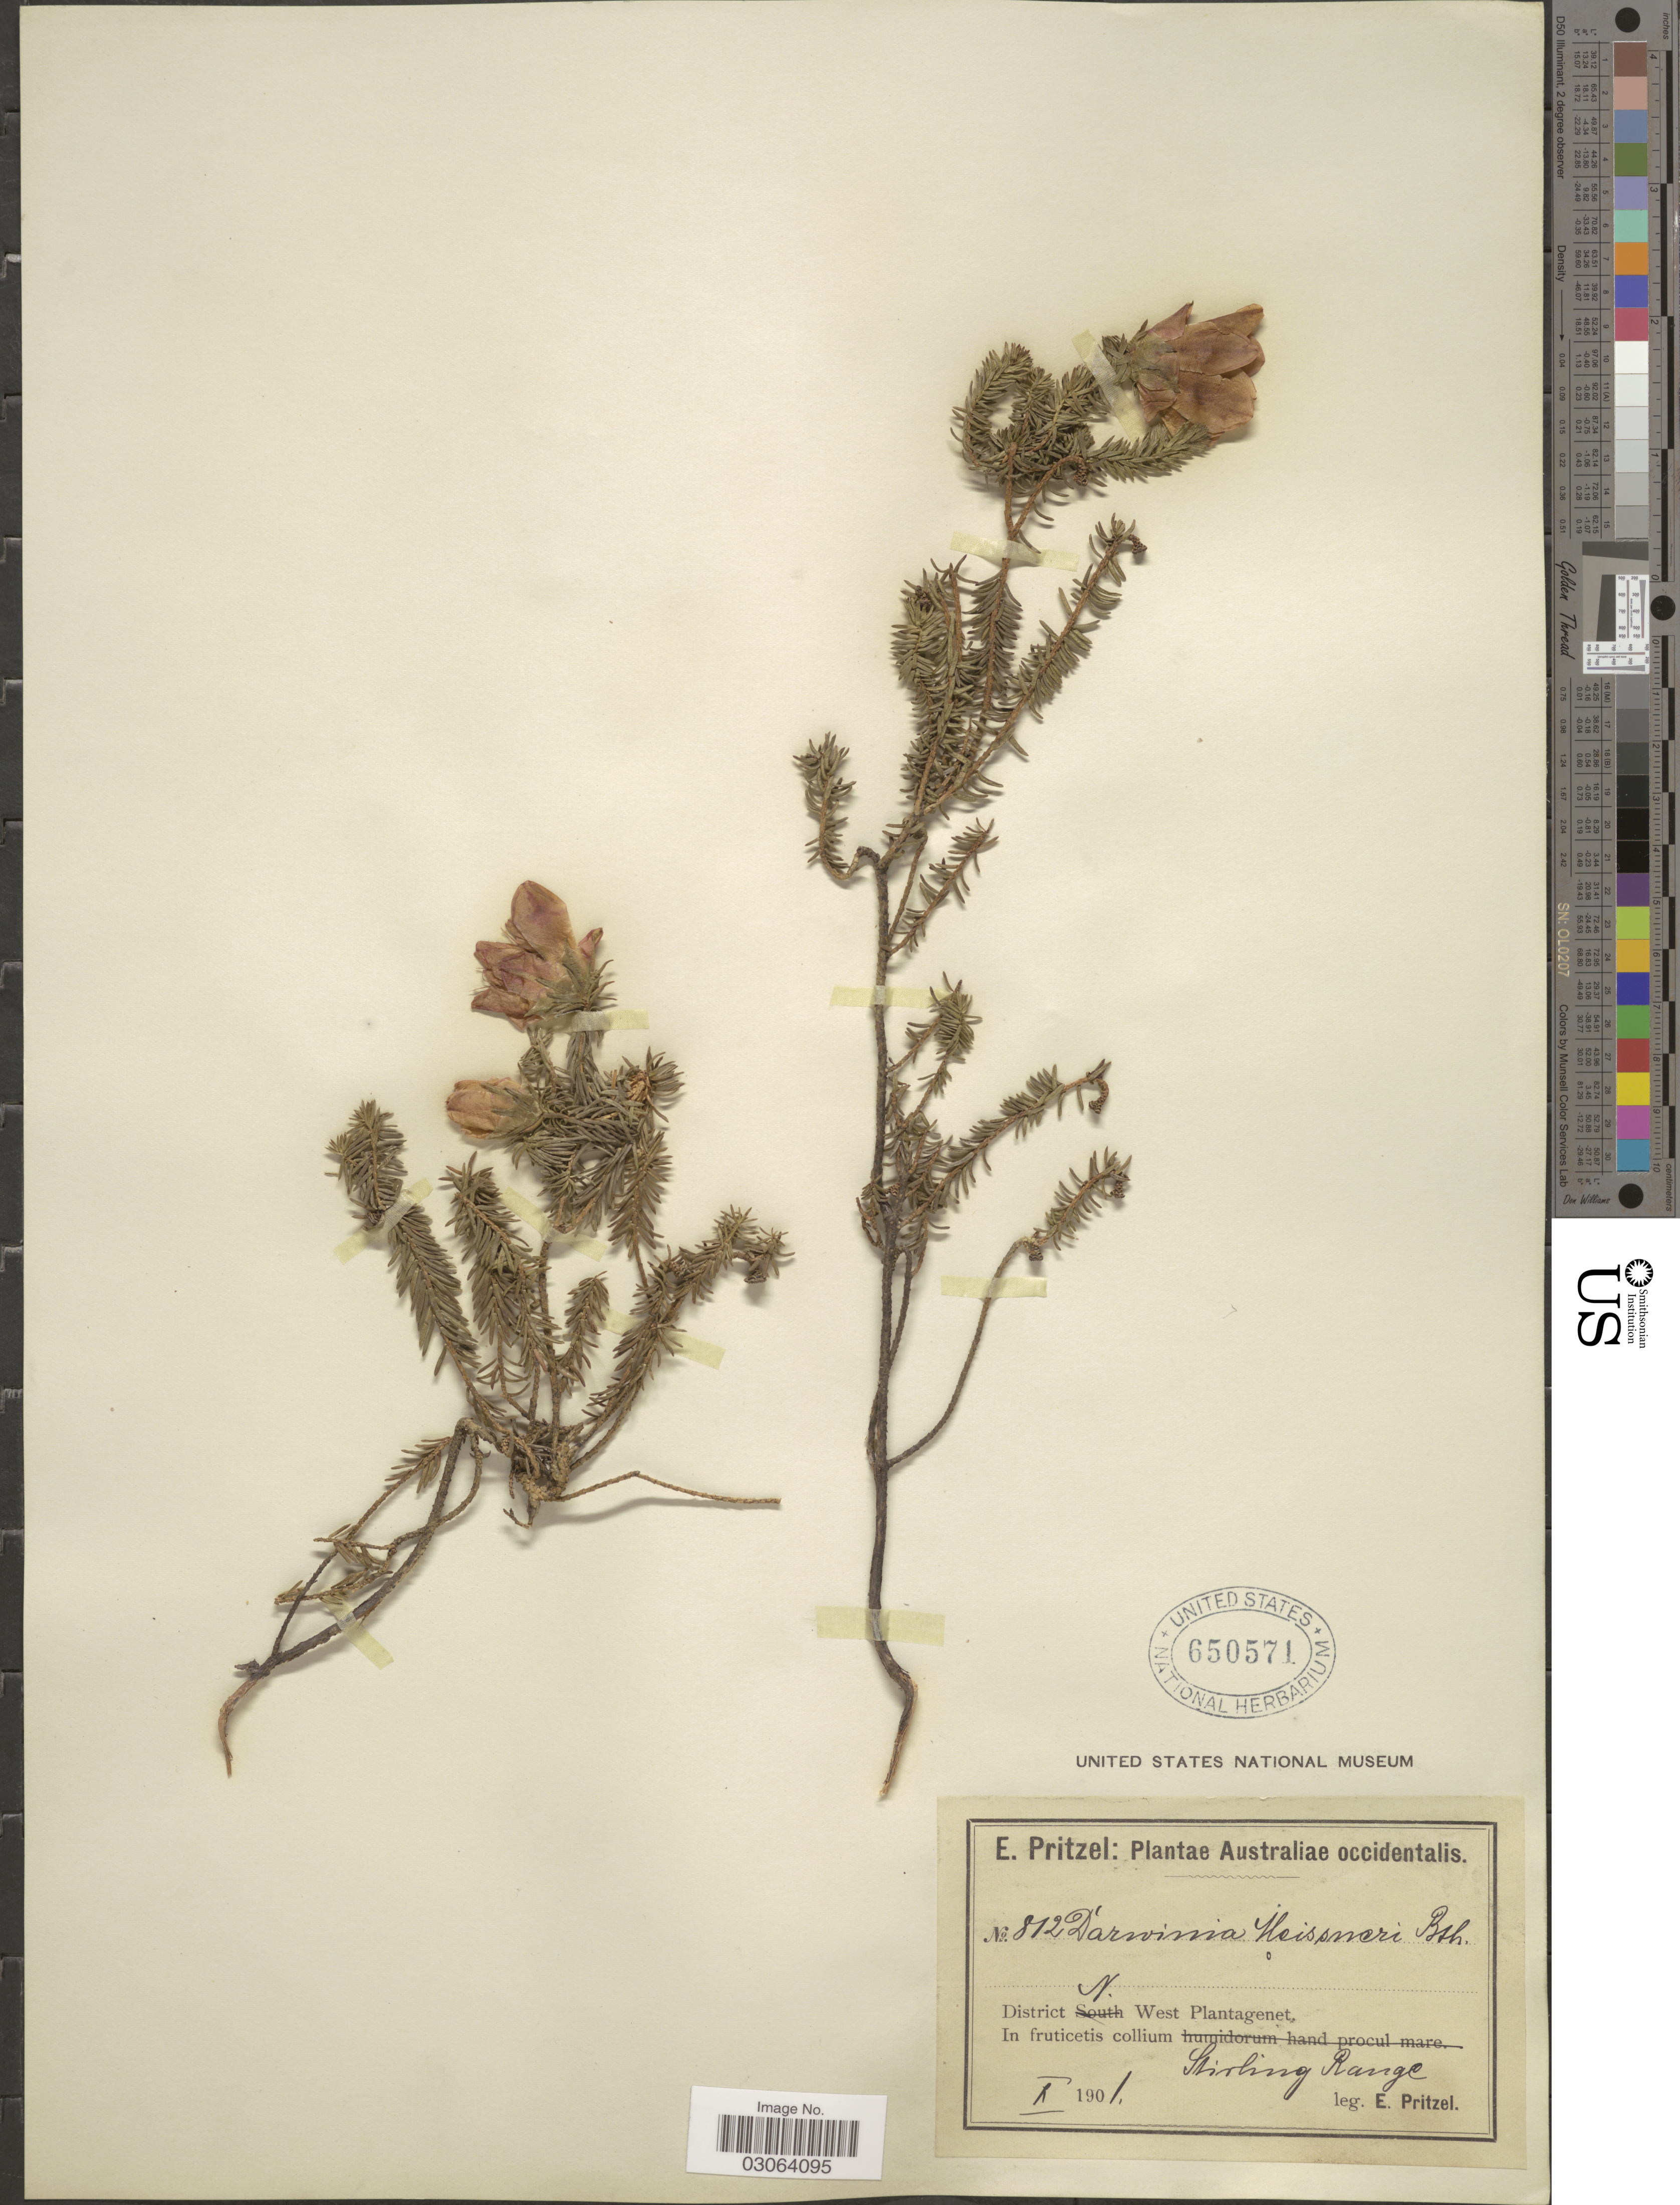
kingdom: Plantae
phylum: Tracheophyta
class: Magnoliopsida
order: Myrtales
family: Myrtaceae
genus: Darwinia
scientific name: Darwinia meisneri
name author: (Kippist) Benth.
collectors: E. G. Pritzel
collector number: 812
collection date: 1901-10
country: Australia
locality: Australiae occidentalis, District N. West Plantagenet, In fruticetis collium Stirling Range.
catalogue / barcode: US 650571